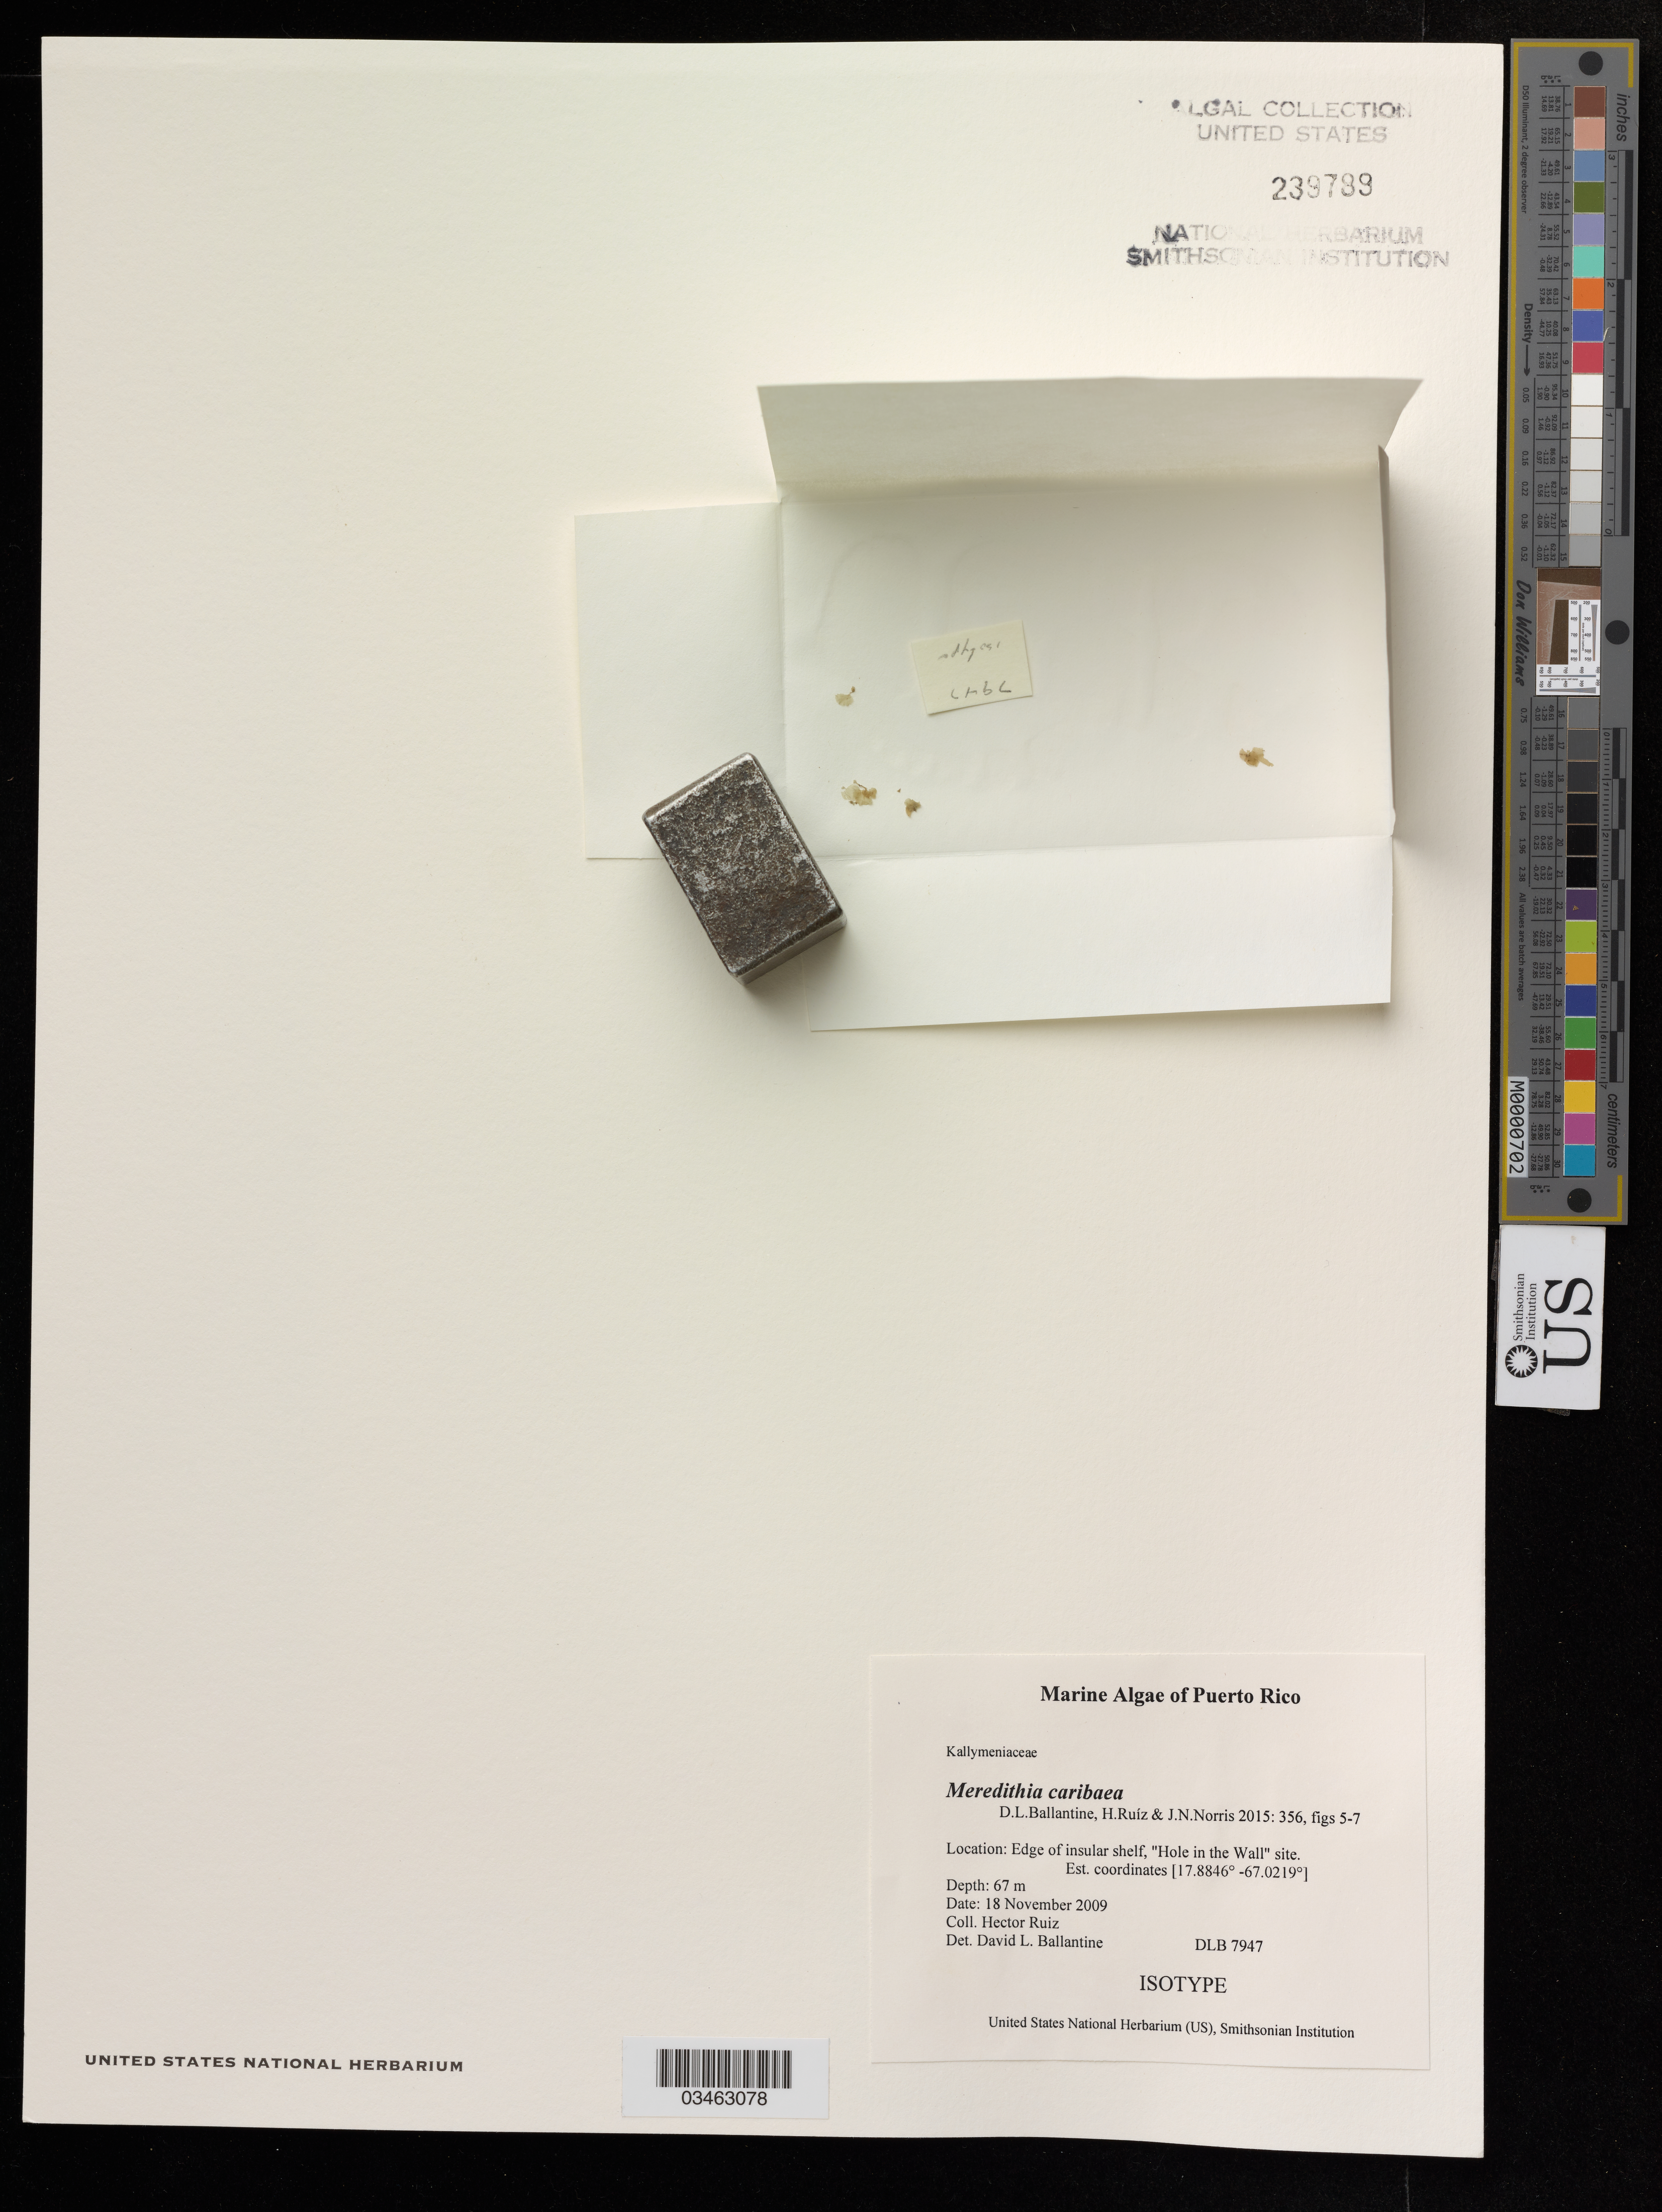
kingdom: Plantae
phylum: Rhodophyta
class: Florideophyceae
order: Gigartinales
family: Kallymeniaceae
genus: Meredithia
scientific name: Meredithia caribaea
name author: D.L. Ballant. et al.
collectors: H. Ruiz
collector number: DLB 7947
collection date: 2009-11-18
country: Puerto Rico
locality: Edge of insular shelf, "Hole in the Wall" site.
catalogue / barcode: US 239789